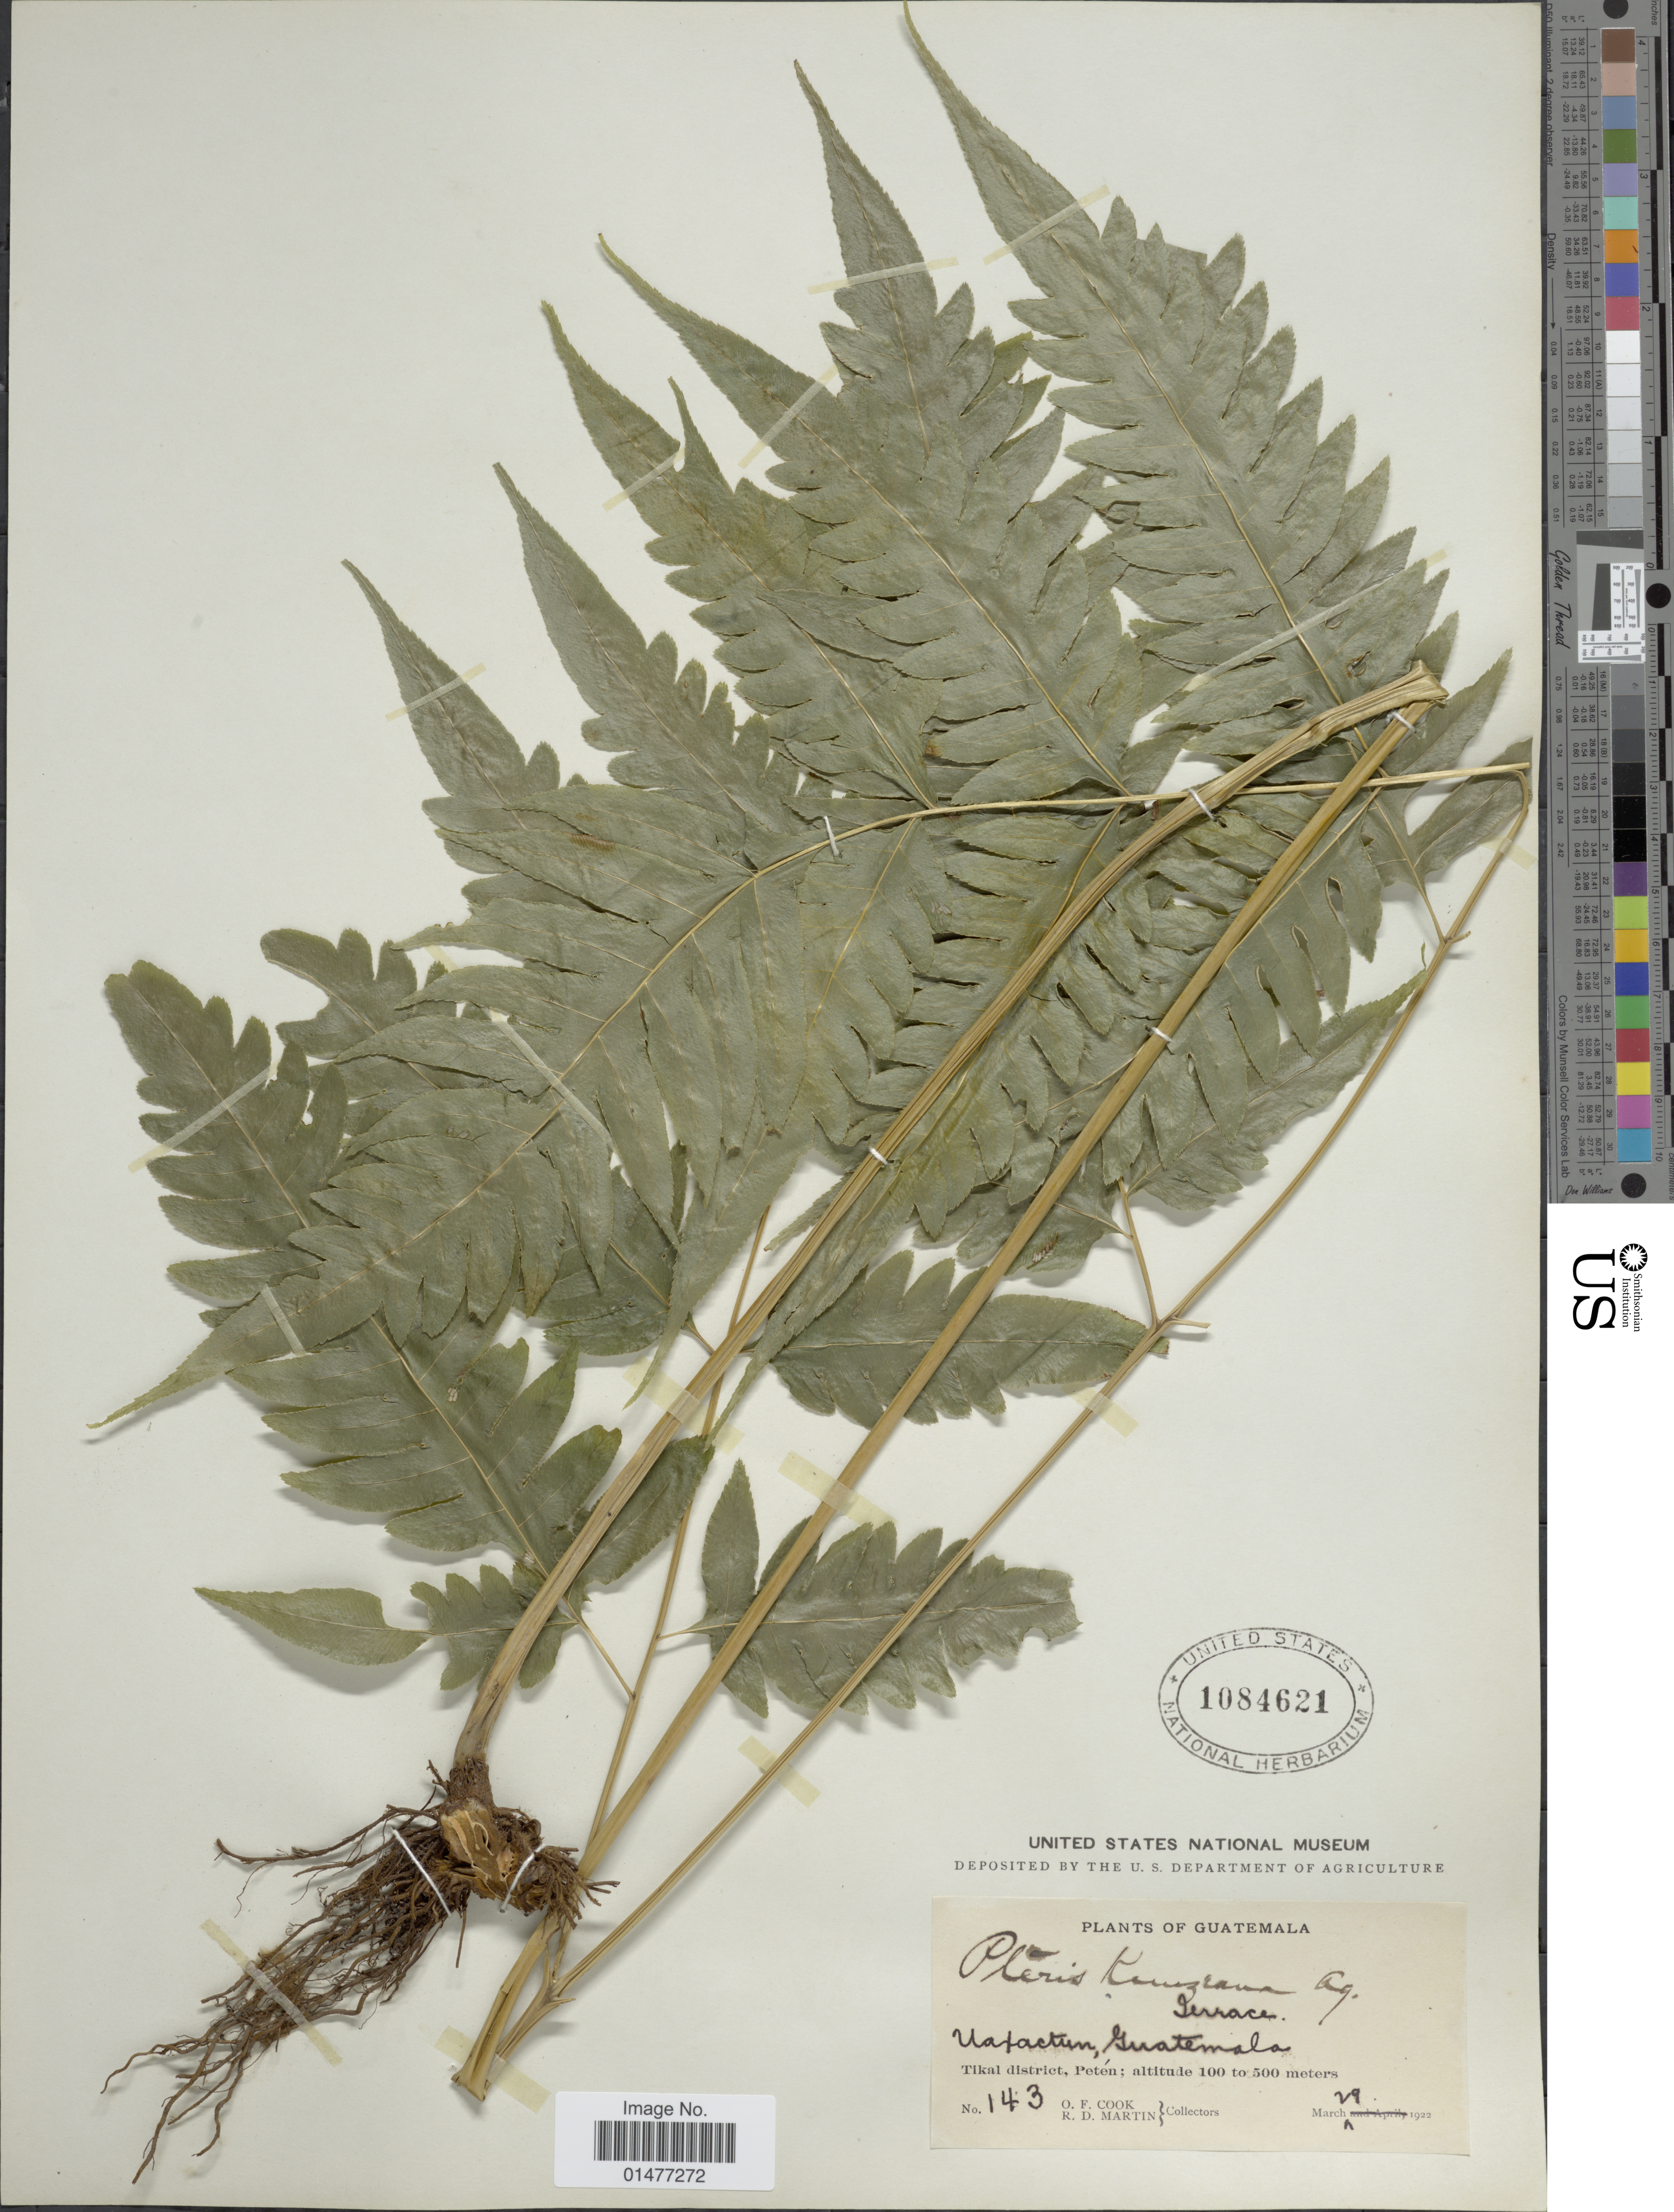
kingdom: Plantae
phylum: Tracheophyta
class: Polypodiopsida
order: Polypodiales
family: Pteridaceae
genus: Pteris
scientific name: Pteris altissima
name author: Poir.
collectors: O. F. Cook & R. D. Martin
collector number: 143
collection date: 1922-03-29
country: Guatemala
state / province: Guatemala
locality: Plants of Guatemala, Uafactum, Tikal District, Peten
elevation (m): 100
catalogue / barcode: US 1084621